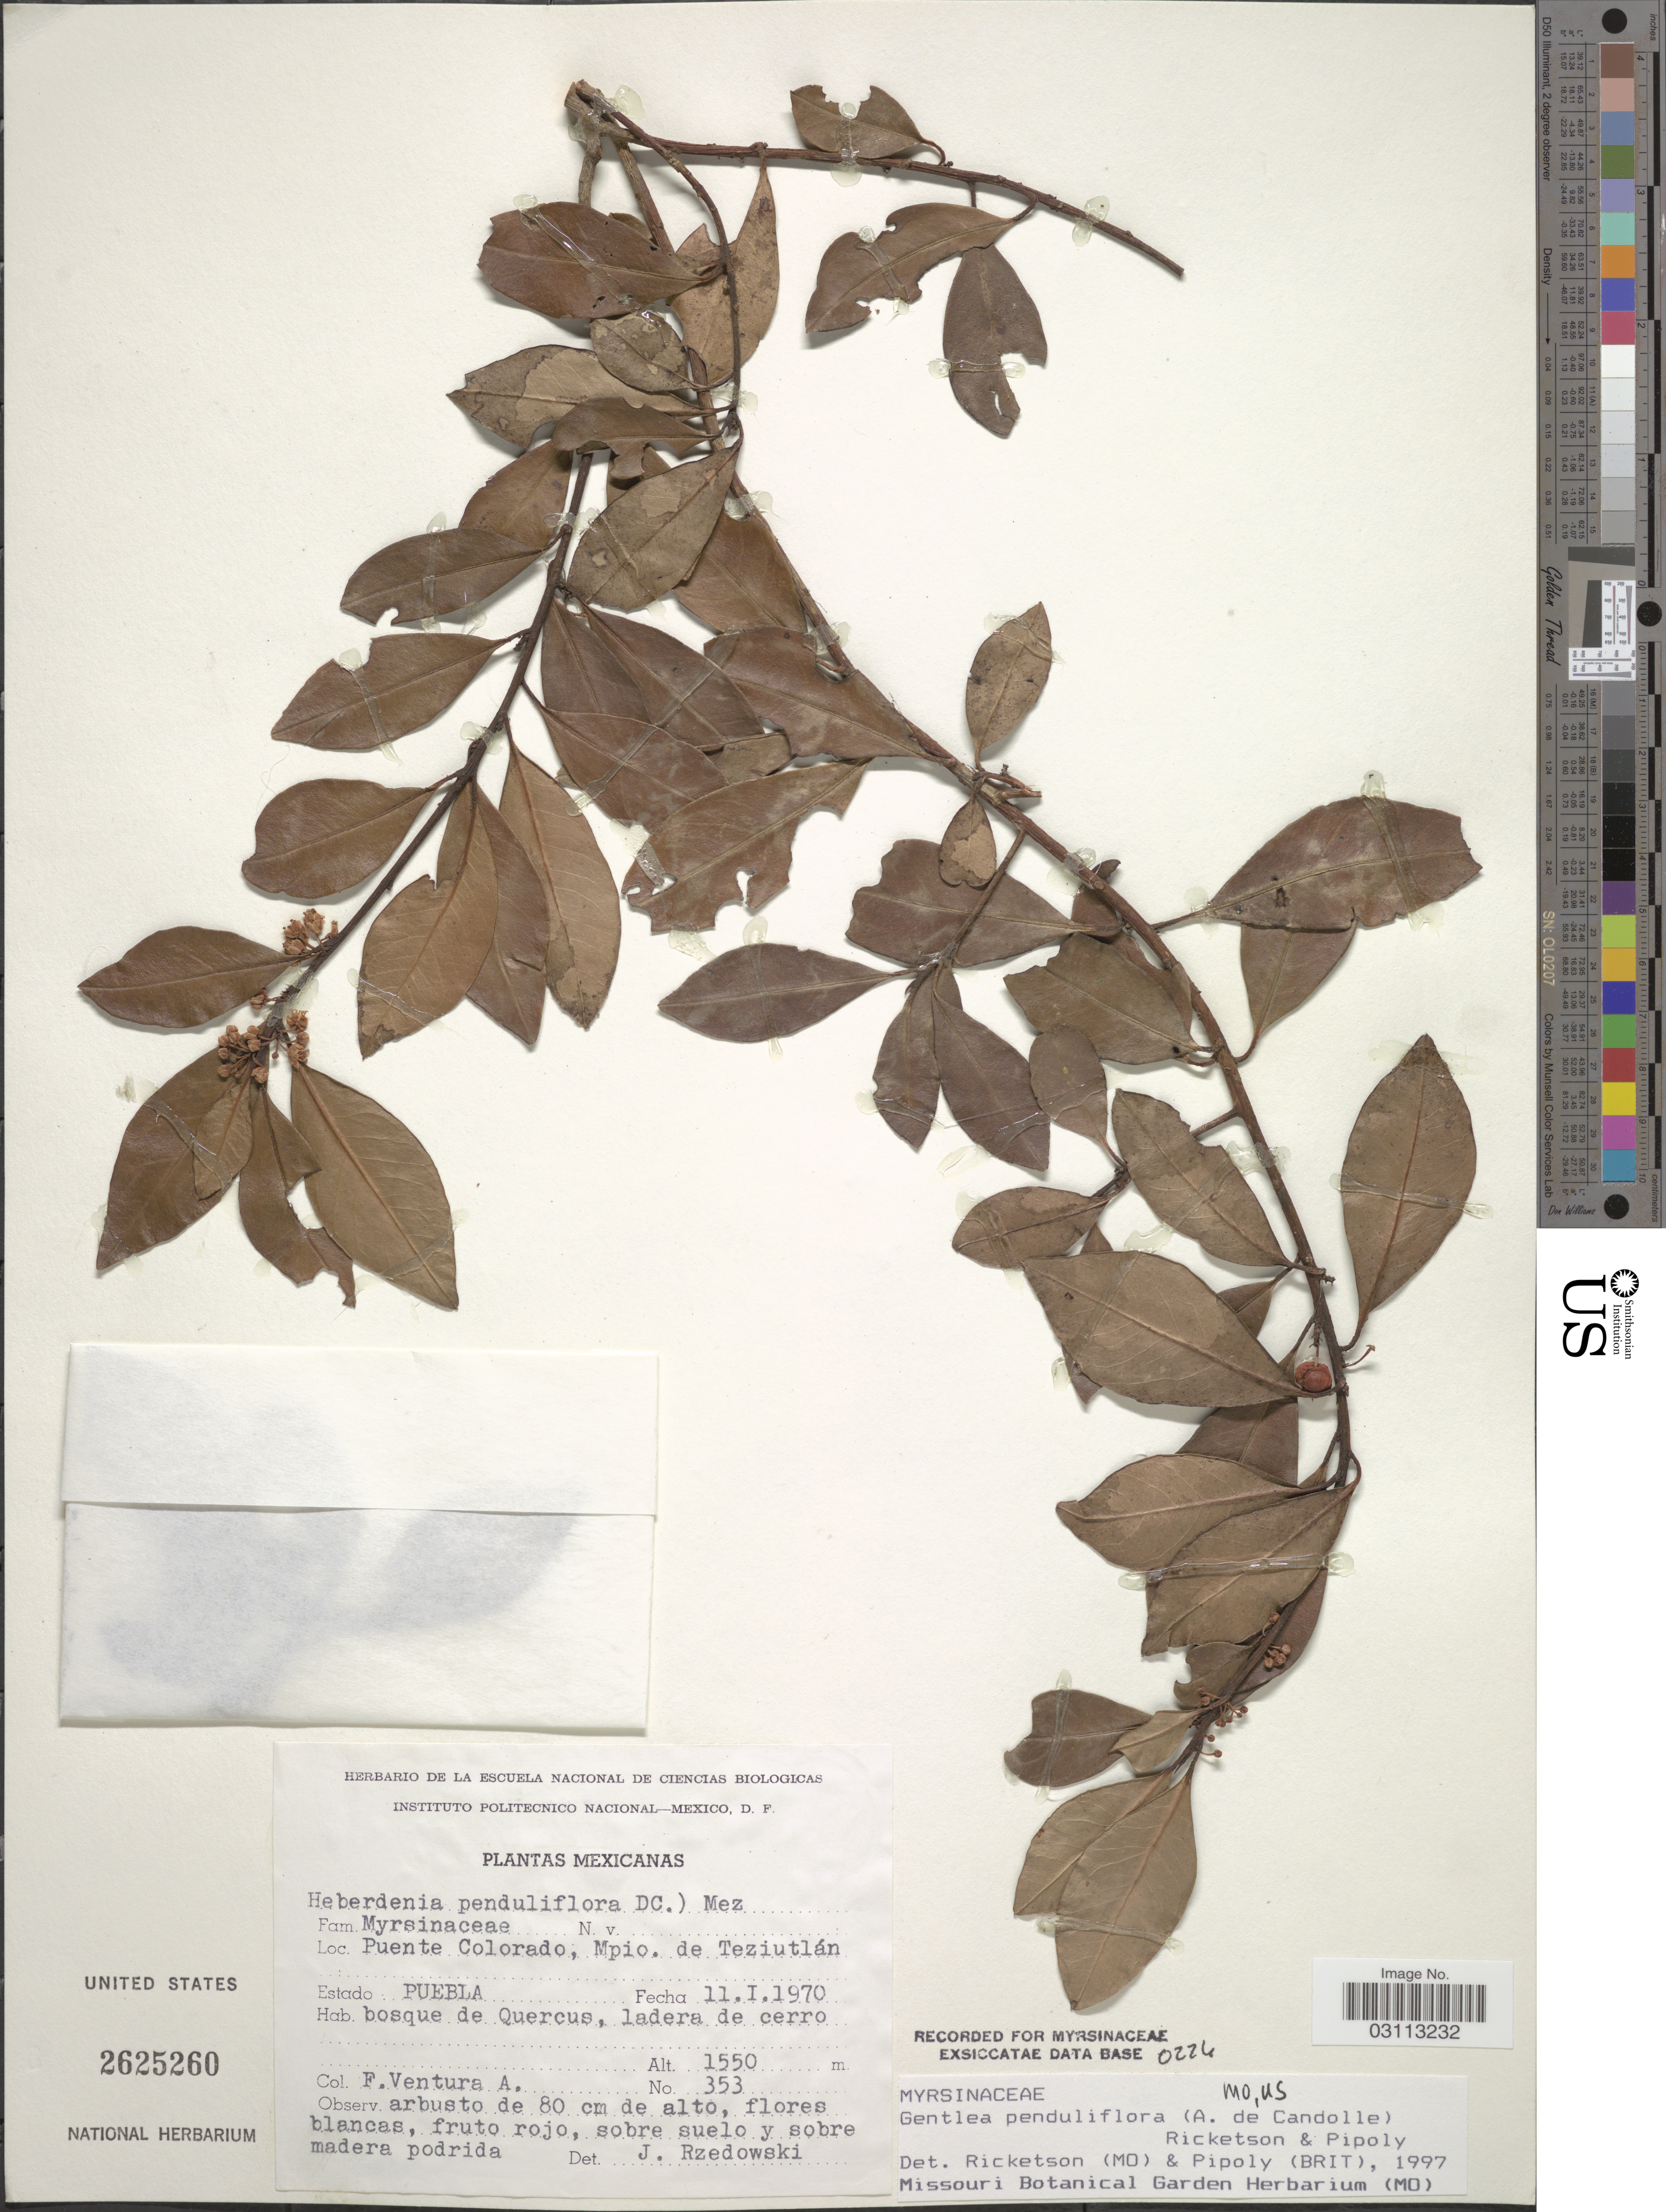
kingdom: Plantae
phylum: Tracheophyta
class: Magnoliopsida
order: Ericales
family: Primulaceae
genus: Gentlea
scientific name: Gentlea penduliflora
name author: (A. DC.) Pipoly & Ricketson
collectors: F. Ventura A.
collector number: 353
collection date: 1970-01-11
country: Mexico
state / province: Puebla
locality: Puente Colorado, Mpio. de Teziutlán. Estado Puebla.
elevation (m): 1550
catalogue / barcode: US 2625260